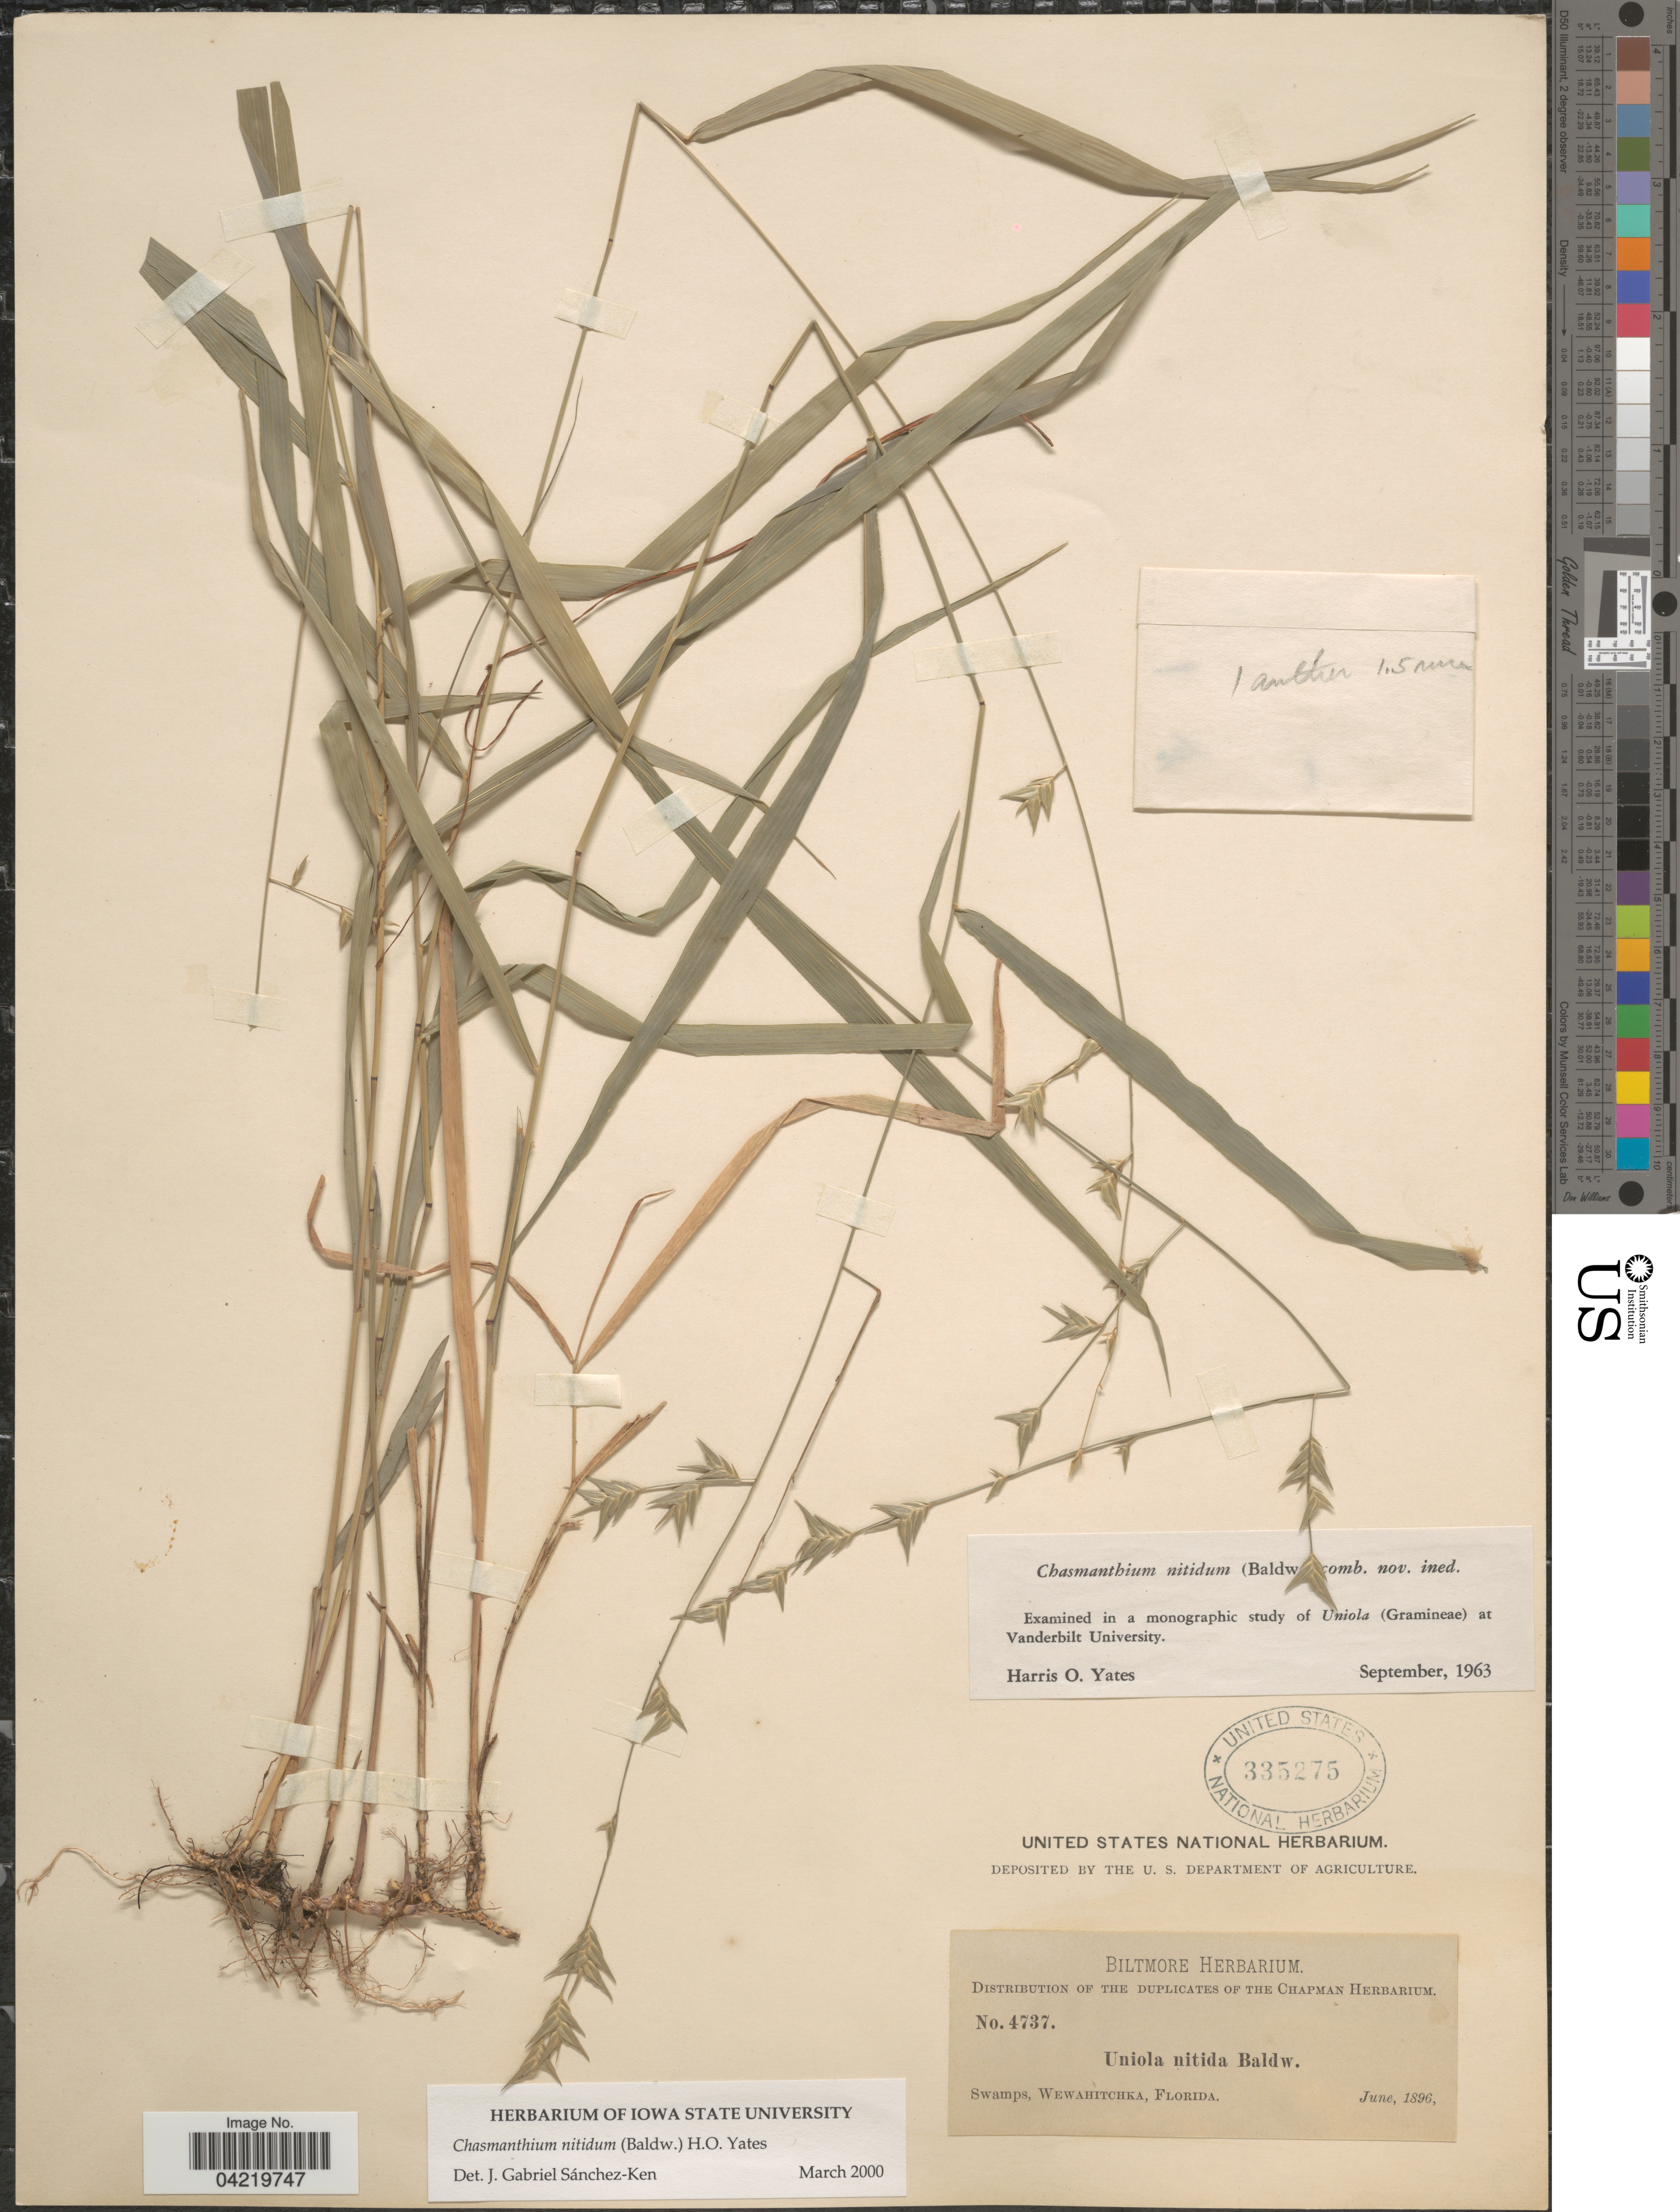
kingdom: Plantae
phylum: Tracheophyta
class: Liliopsida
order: Poales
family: Poaceae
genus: Chasmanthium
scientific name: Chasmanthium nitidum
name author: (Baldwin ex Elliott) H.O. Yates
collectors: ex herb. Biltmore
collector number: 4737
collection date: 1896-06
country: United States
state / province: Florida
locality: Swamp, Wewahitchka.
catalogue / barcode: US 335275